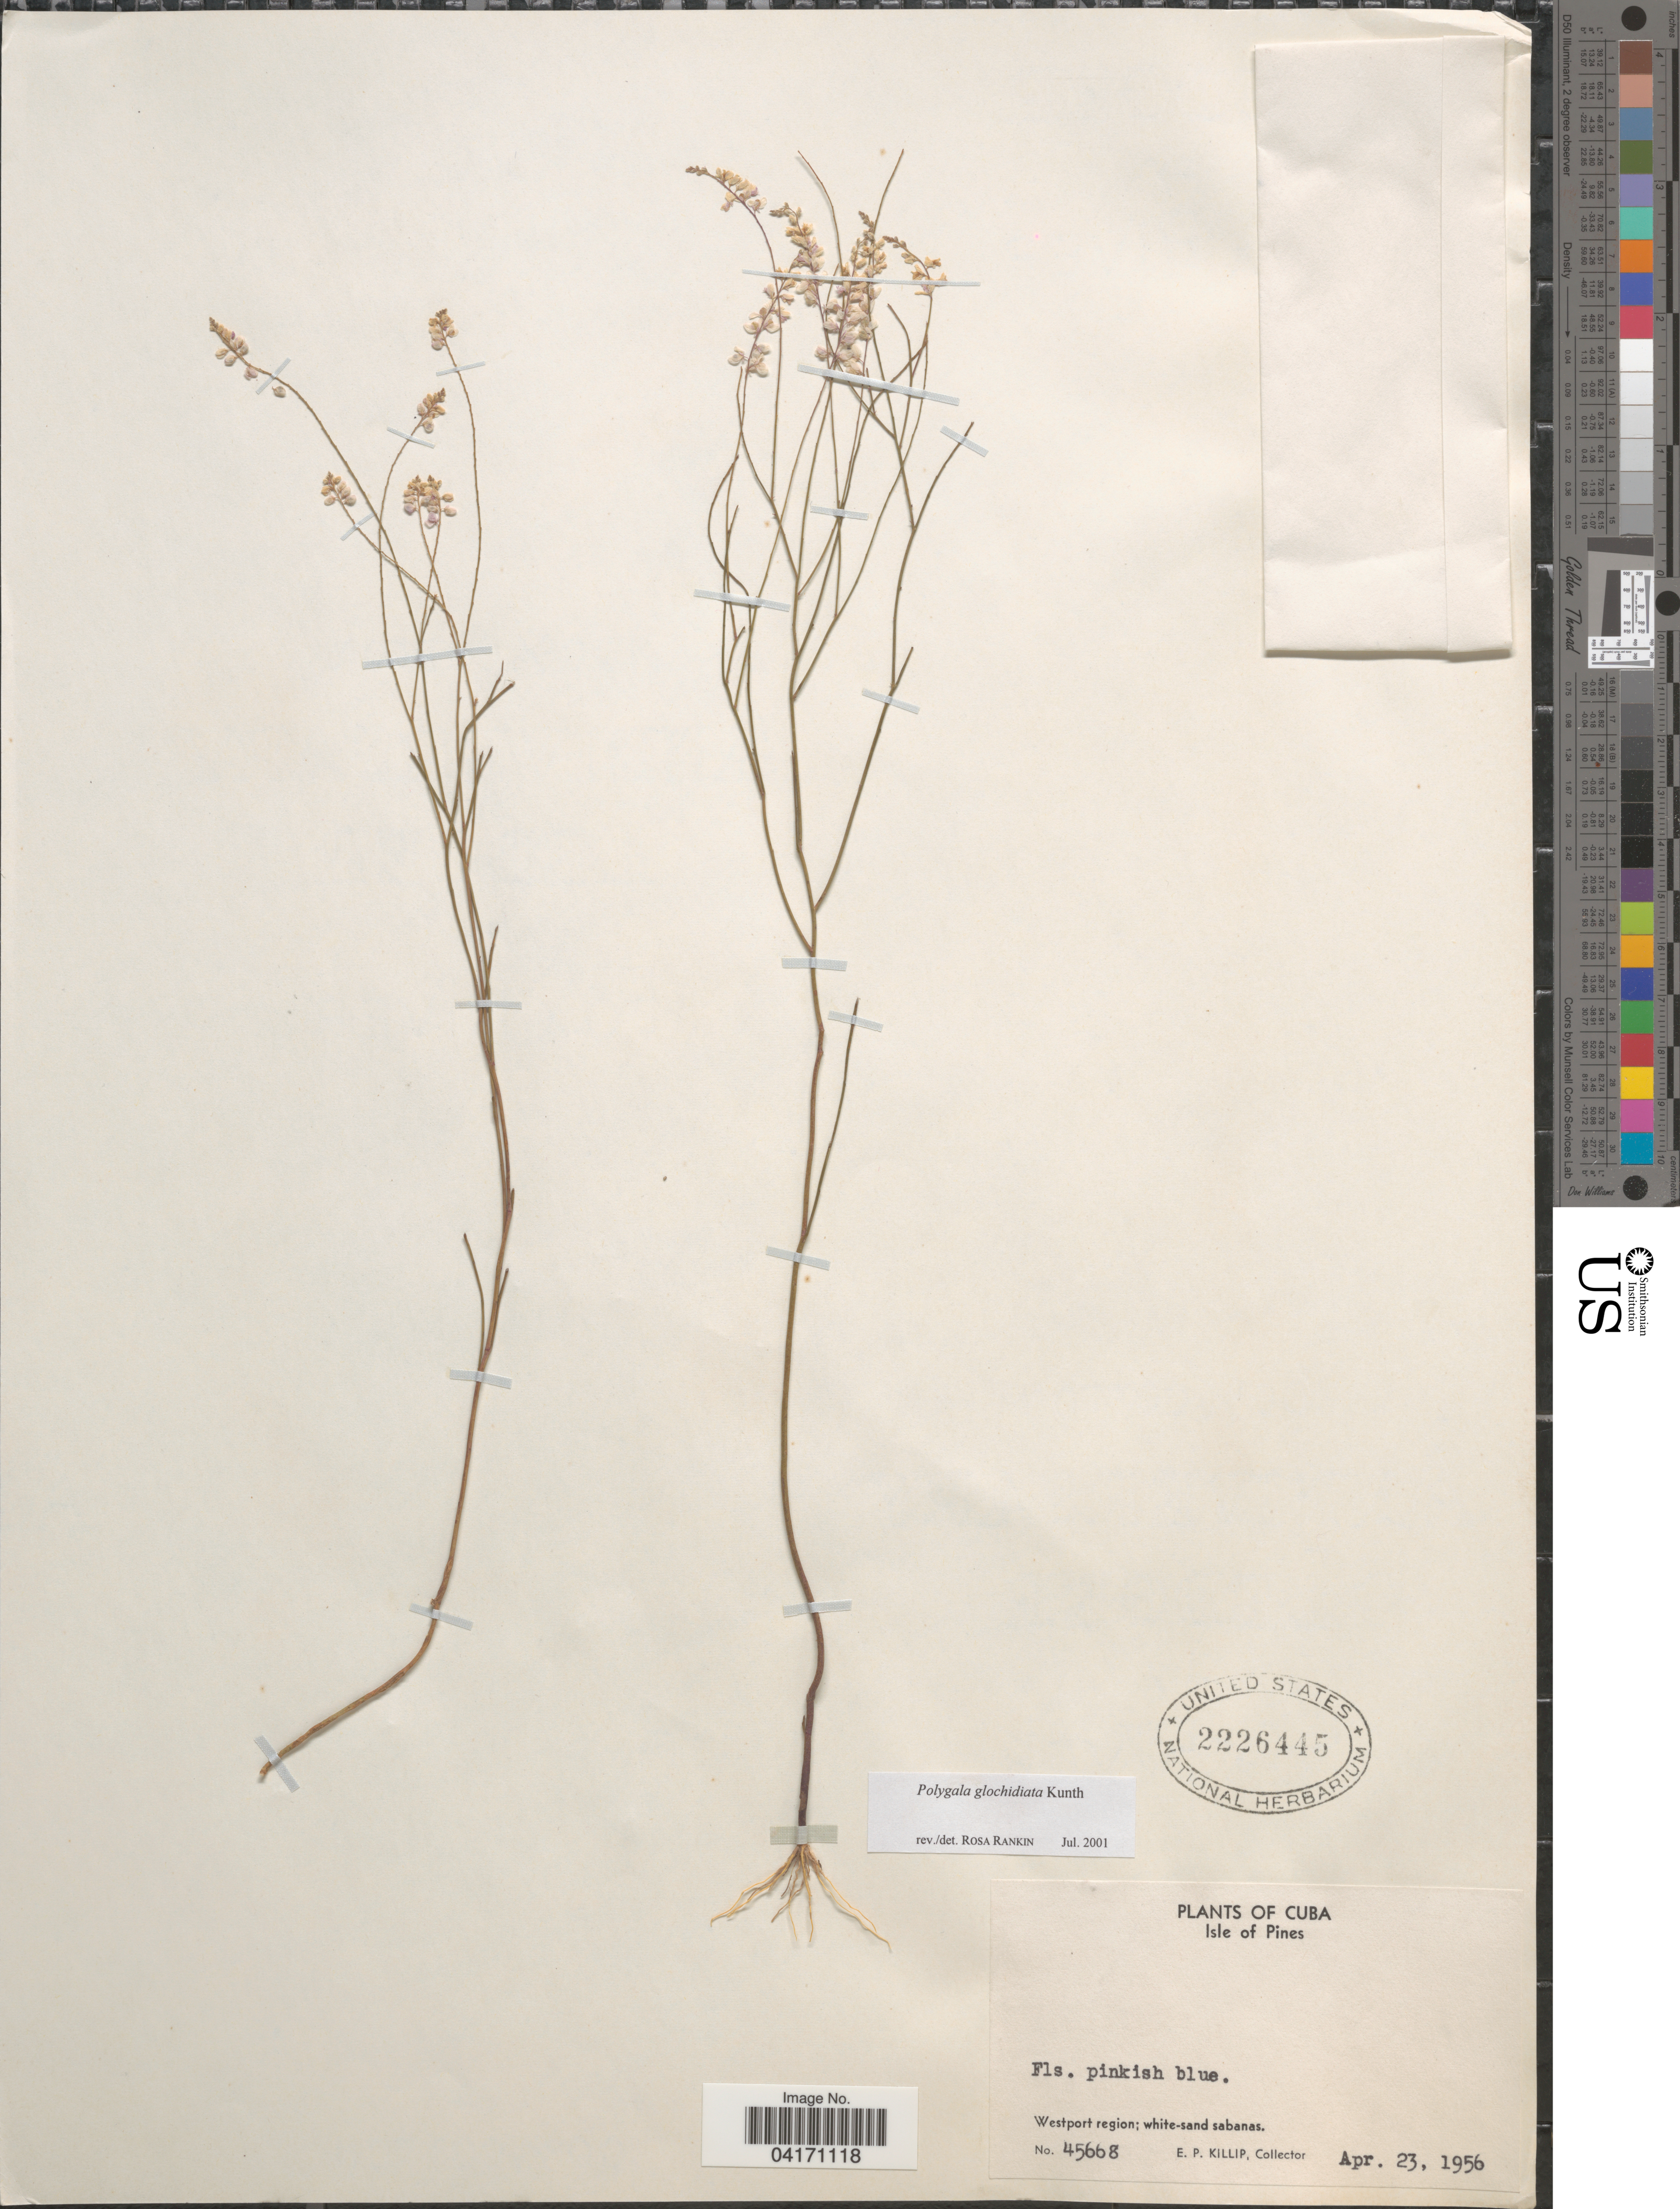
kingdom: Plantae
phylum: Tracheophyta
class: Magnoliopsida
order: Fabales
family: Polygalaceae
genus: Polygala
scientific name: Polygala glochidiata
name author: Kunth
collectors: E. P. Killip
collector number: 45668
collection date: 1956-04-23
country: Cuba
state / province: Isla de la Juventud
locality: Isle of Pines. Westport region; white-sand sabanas.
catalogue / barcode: US 2226445